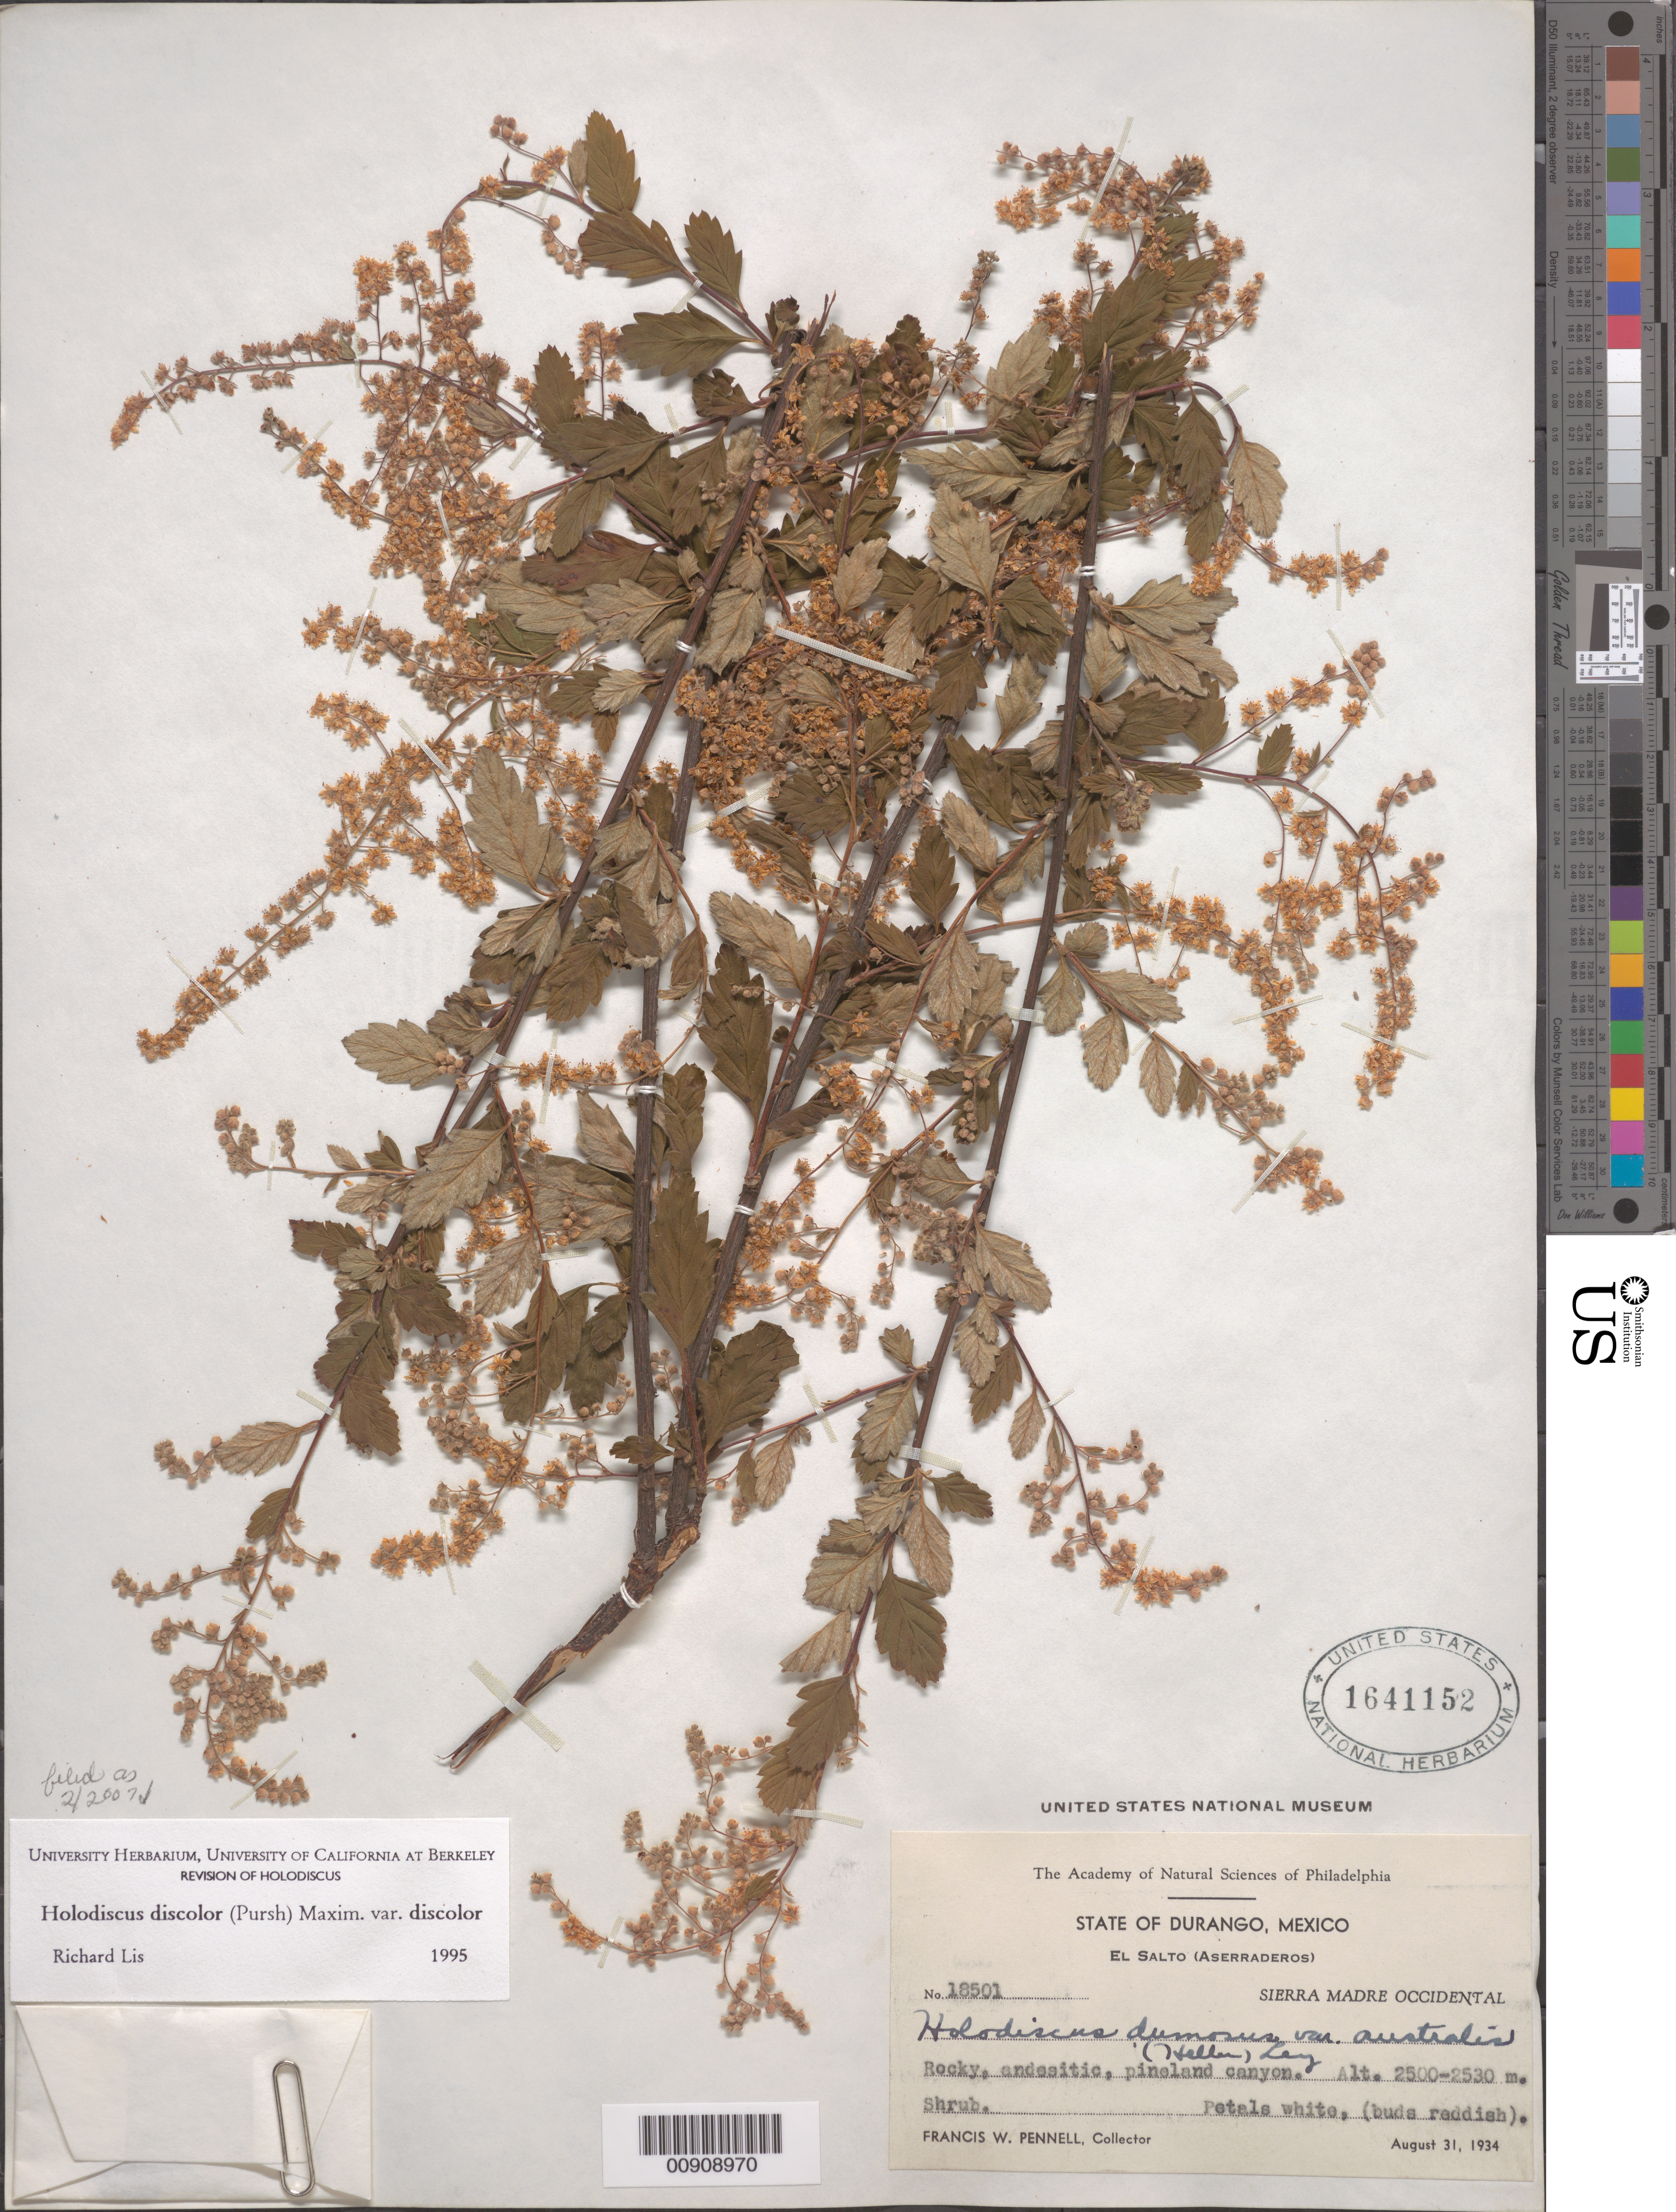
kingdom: Plantae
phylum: Tracheophyta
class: Magnoliopsida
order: Rosales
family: Rosaceae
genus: Holodiscus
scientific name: Holodiscus discolor var. discolor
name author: (Pursh) Maxim.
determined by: Lis, R.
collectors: F. W. Pennell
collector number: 18501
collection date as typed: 31 Aug 1934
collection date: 1934-08-31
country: Mexico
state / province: Durango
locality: El Salto (Aserraderos), State of Durango. Sierra Madre Occidental.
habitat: Rocky, andesitic, pineland canyon.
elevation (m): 2530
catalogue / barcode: US 1641152